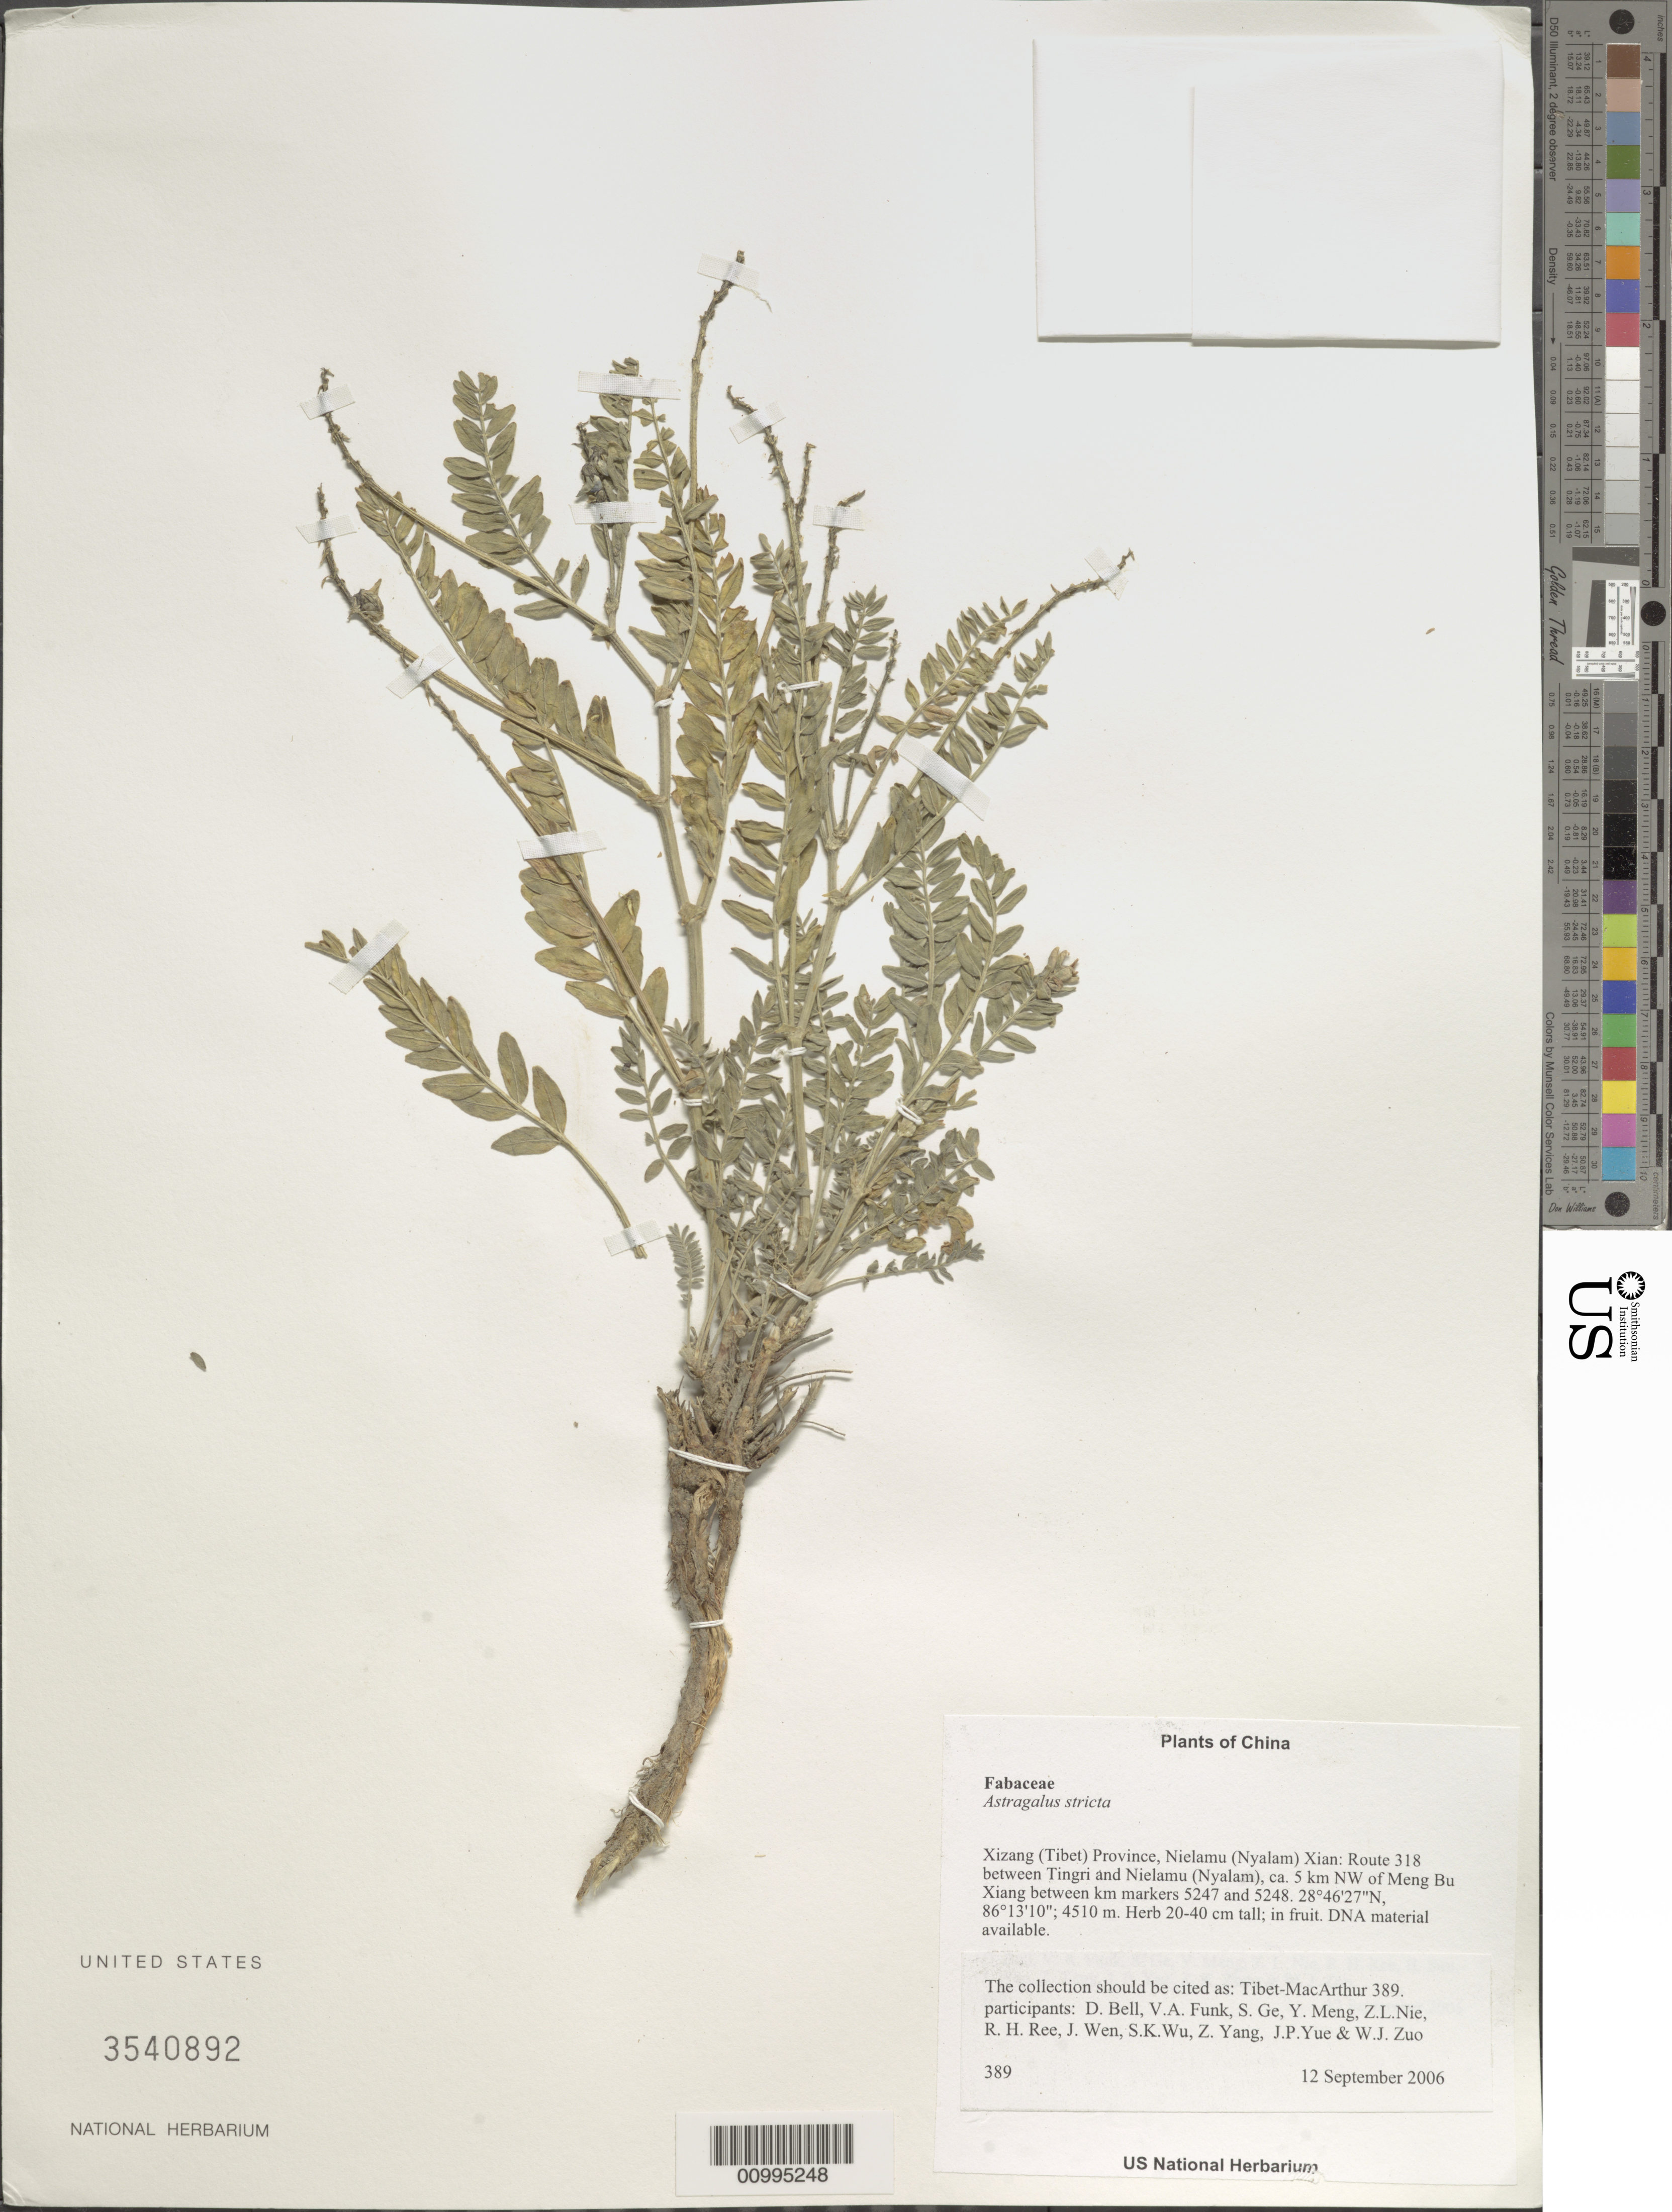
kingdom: Plantae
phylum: Tracheophyta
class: Magnoliopsida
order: Fabales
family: Fabaceae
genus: Astragalus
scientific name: Astragalus strictus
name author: Graham ex Benth.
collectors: Tibet-MacArthur, D. A. Bell, V. Funk, S. Ge, Y. Meng, Z. Nie, R. Ree, H. Sun, J. Wen, Z. Yang, J. Yue, Z. Zhou & W. Zuo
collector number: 389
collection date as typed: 12 Sep 2006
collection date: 2006-09-12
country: China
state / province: Xizang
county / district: Nielamu (Nyalam) Xian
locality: Route 318 between Tingri and Nielamu (Nyalam), ca. 5 km NW of Meng Bu Xiang between km markers 5247 and 5259.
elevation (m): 4510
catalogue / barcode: US 3540892